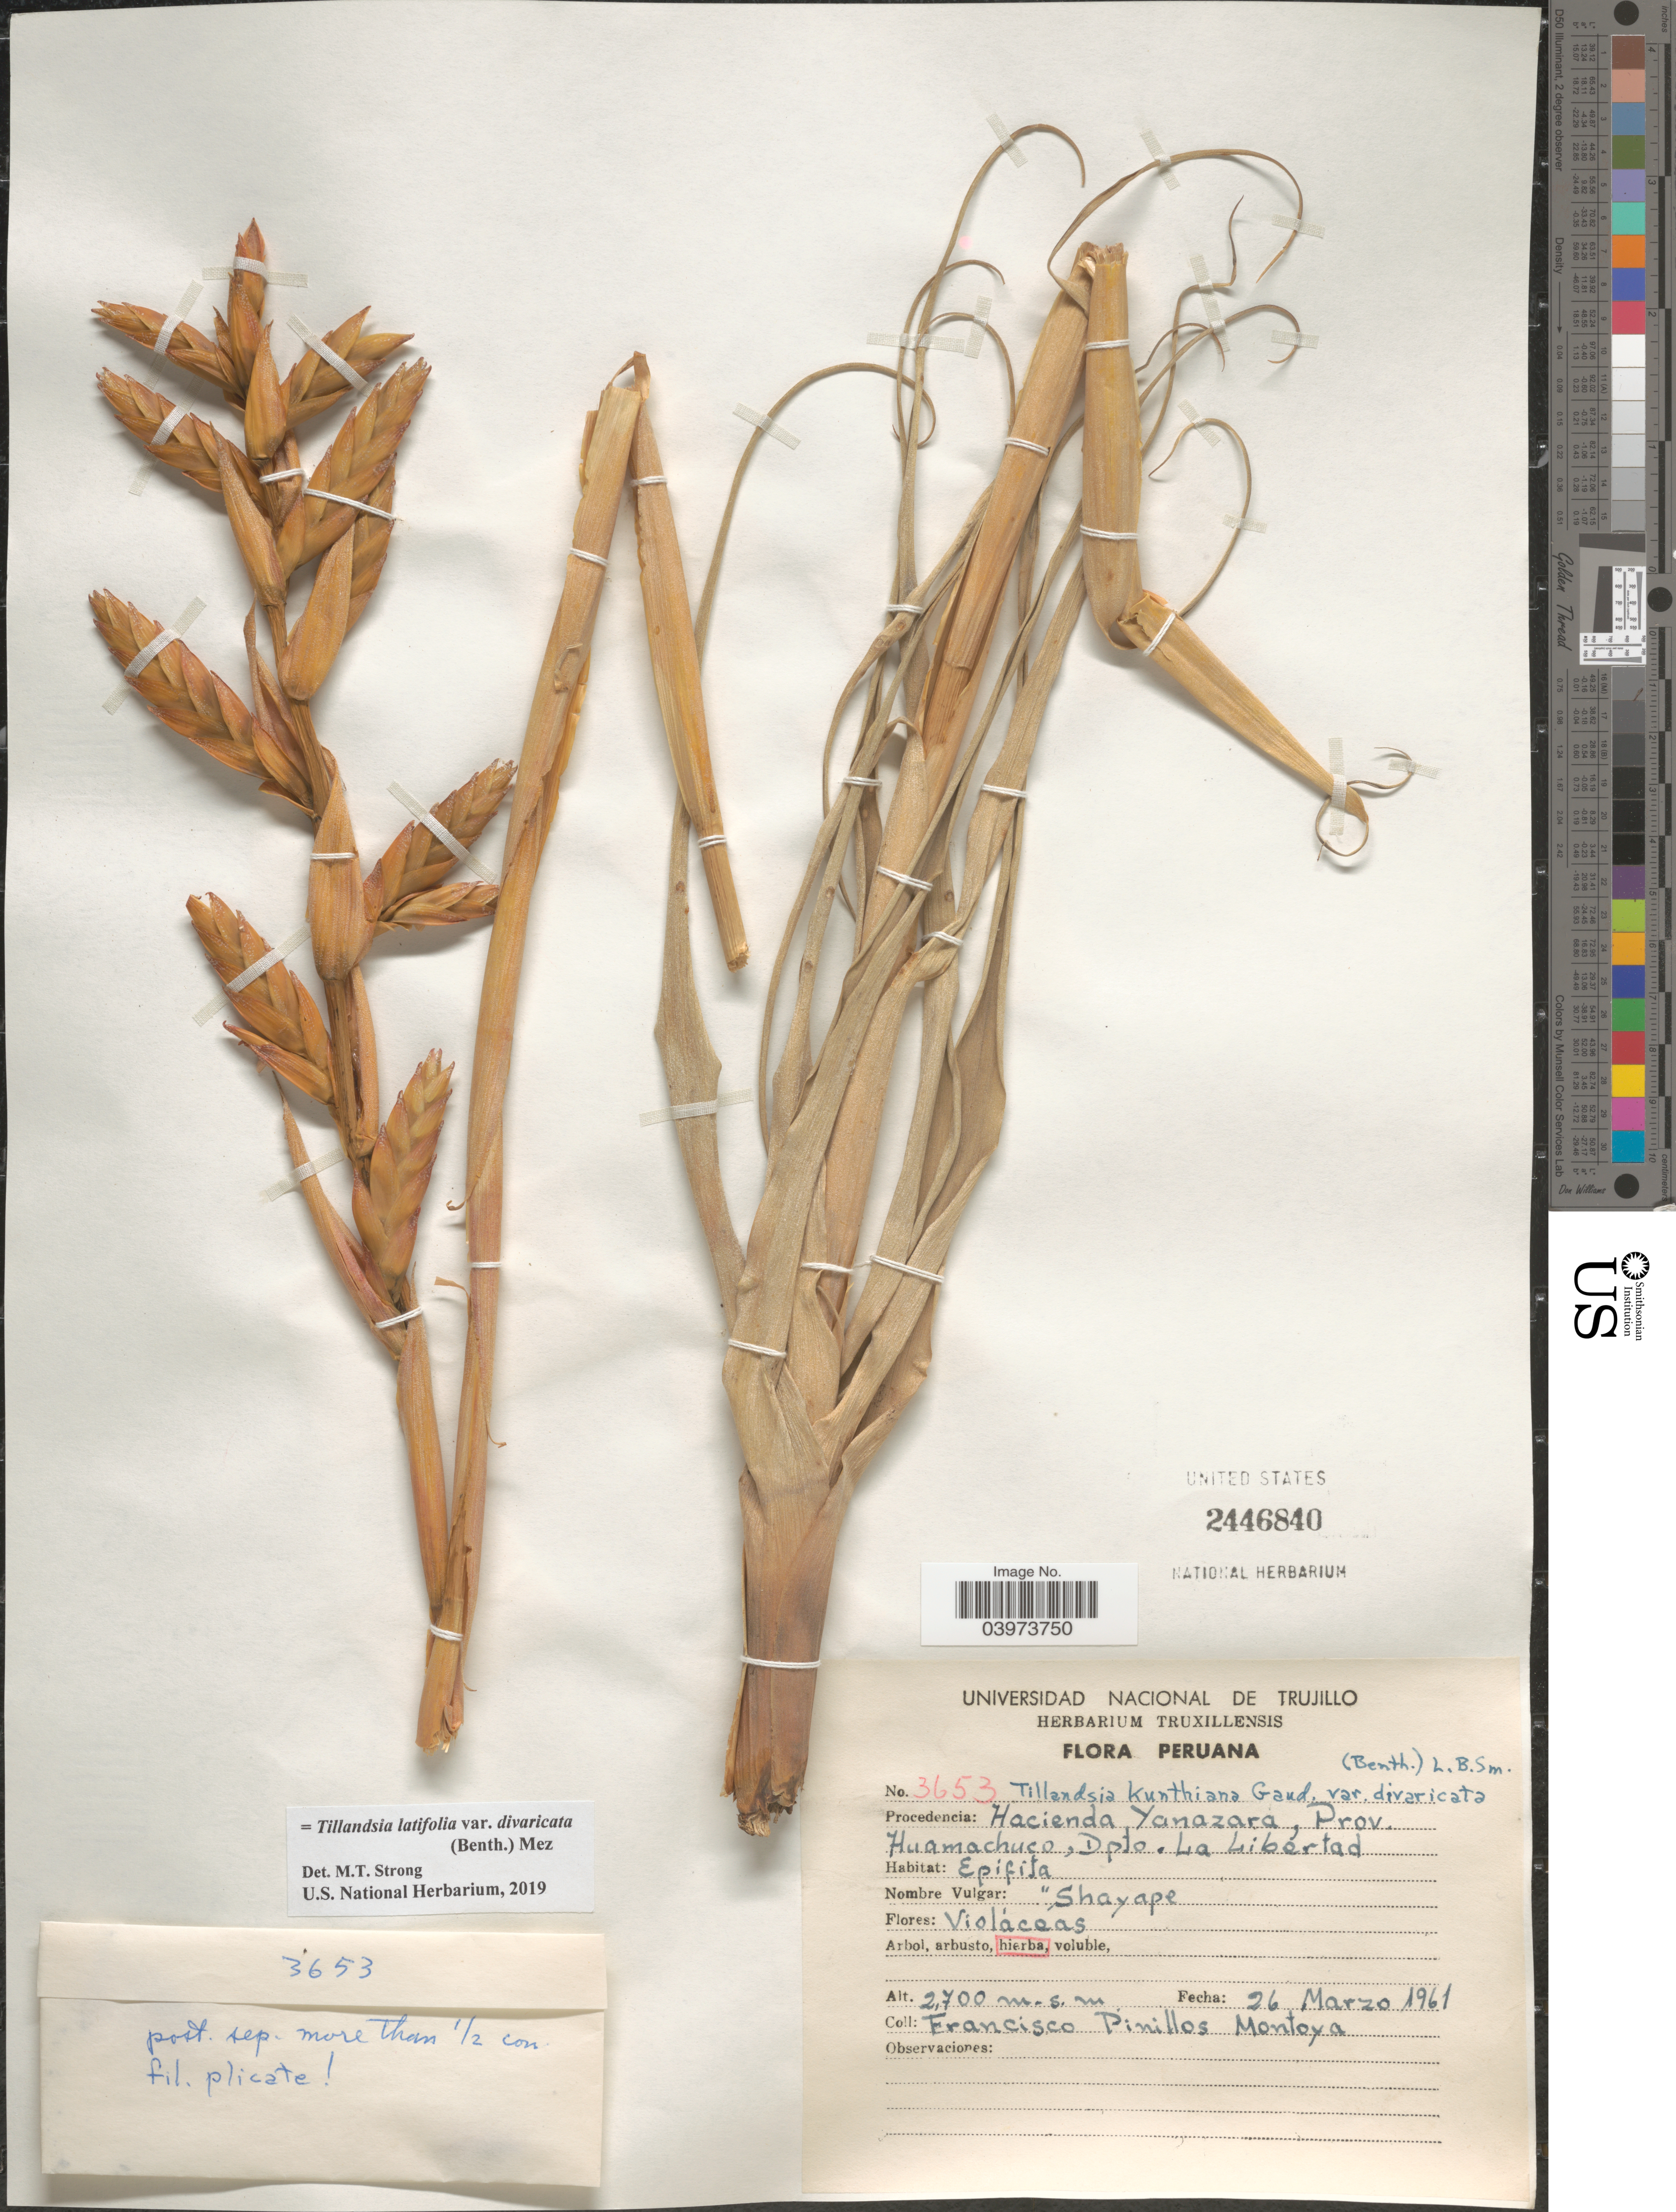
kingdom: Plantae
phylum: Tracheophyta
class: Liliopsida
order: Poales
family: Bromeliaceae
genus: Tillandsia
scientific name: Tillandsia latifolia var. divaricata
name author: (Benth.) Mez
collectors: F. Montoya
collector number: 3653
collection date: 1961-03-26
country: Peru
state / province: La Libertad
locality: Hacienda Yanazara, Prov. Huamachuco, Dpto. La Libertad.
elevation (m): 2700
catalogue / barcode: US 2446840